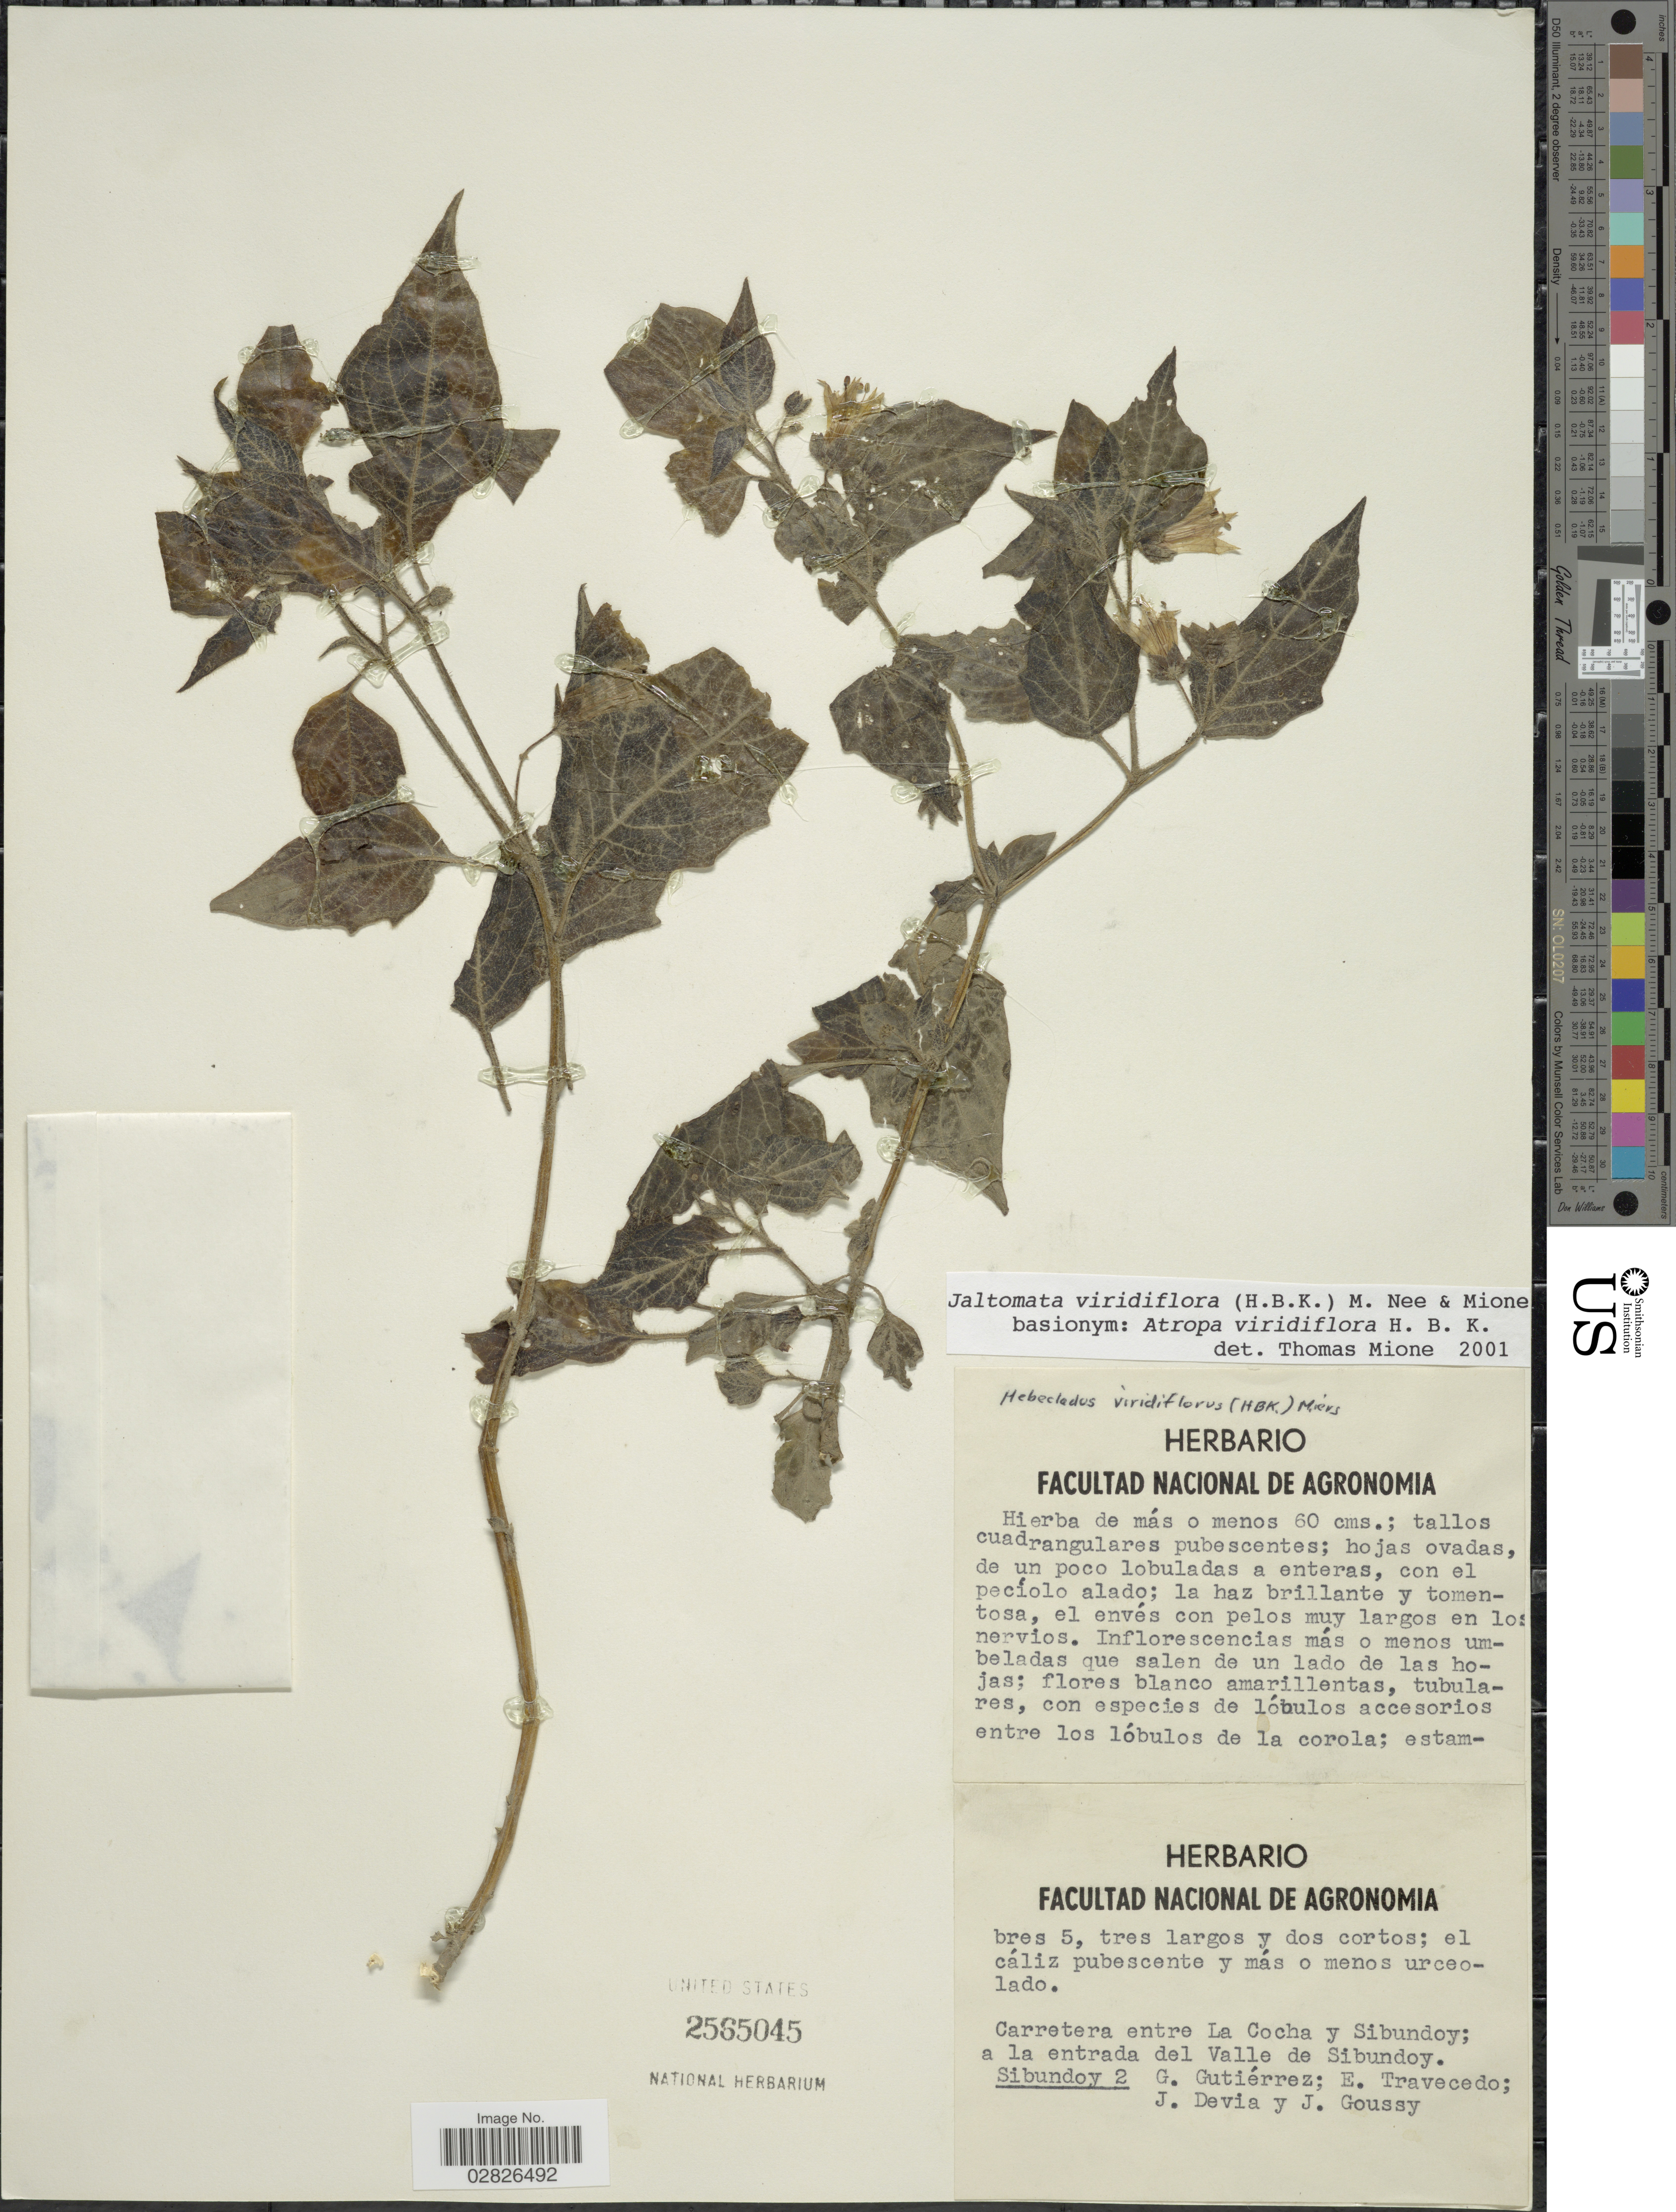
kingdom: Plantae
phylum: Tracheophyta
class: Magnoliopsida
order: Solanales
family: Solanaceae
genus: Jaltomata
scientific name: Jaltomata virdiflora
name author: (Kunth) M. Nee & Mione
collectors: G. Gutiérrez, E. Travecedo, J. Devia & J. Goussy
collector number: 2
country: Colombia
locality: Carretera entre La Cocha y Sibundoy, a la entrada del Valle de Sibundoy.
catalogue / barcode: US 2565045